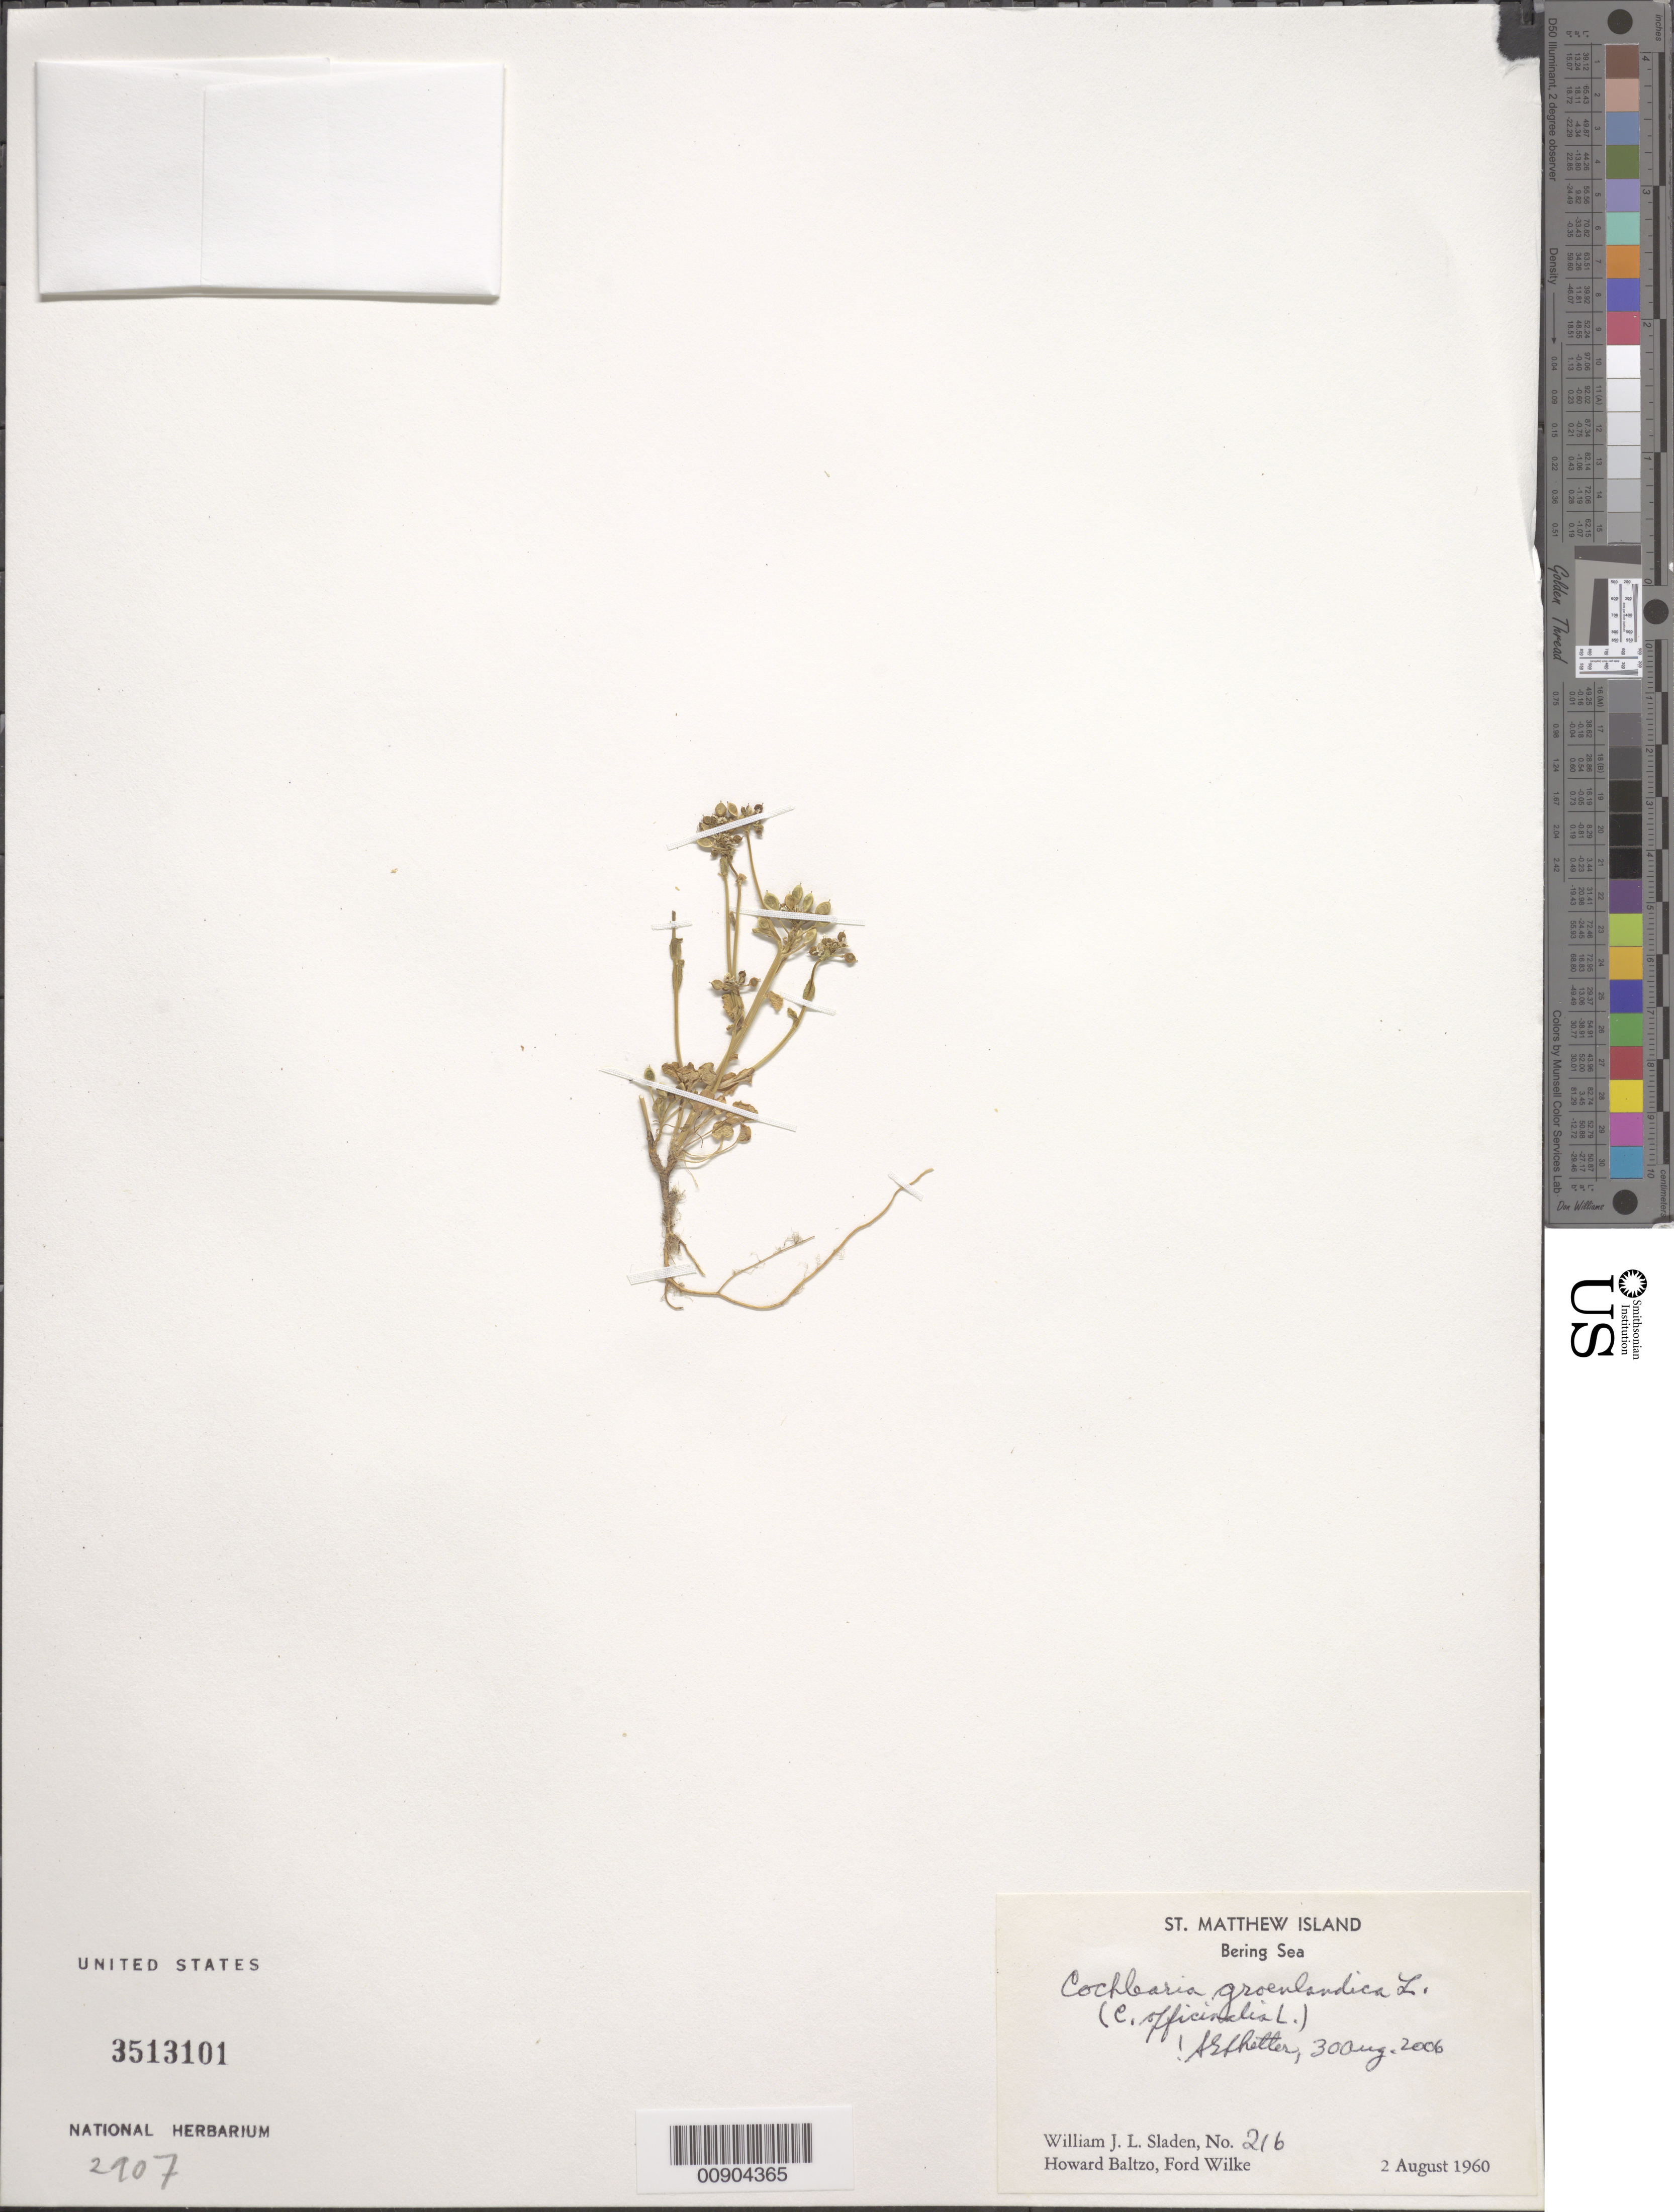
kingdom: Plantae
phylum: Tracheophyta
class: Magnoliopsida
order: Brassicales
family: Brassicaceae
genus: Cochlearia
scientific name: Cochlearia groenlandica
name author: L.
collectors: W. Sladen, H. Baltzo & F. Wilke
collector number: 216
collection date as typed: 02 Aug 1960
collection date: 1960-08-02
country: United States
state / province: Alaska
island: St. Matthew Island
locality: St. Matthew Island, Bering Sea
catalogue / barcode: US 3503101